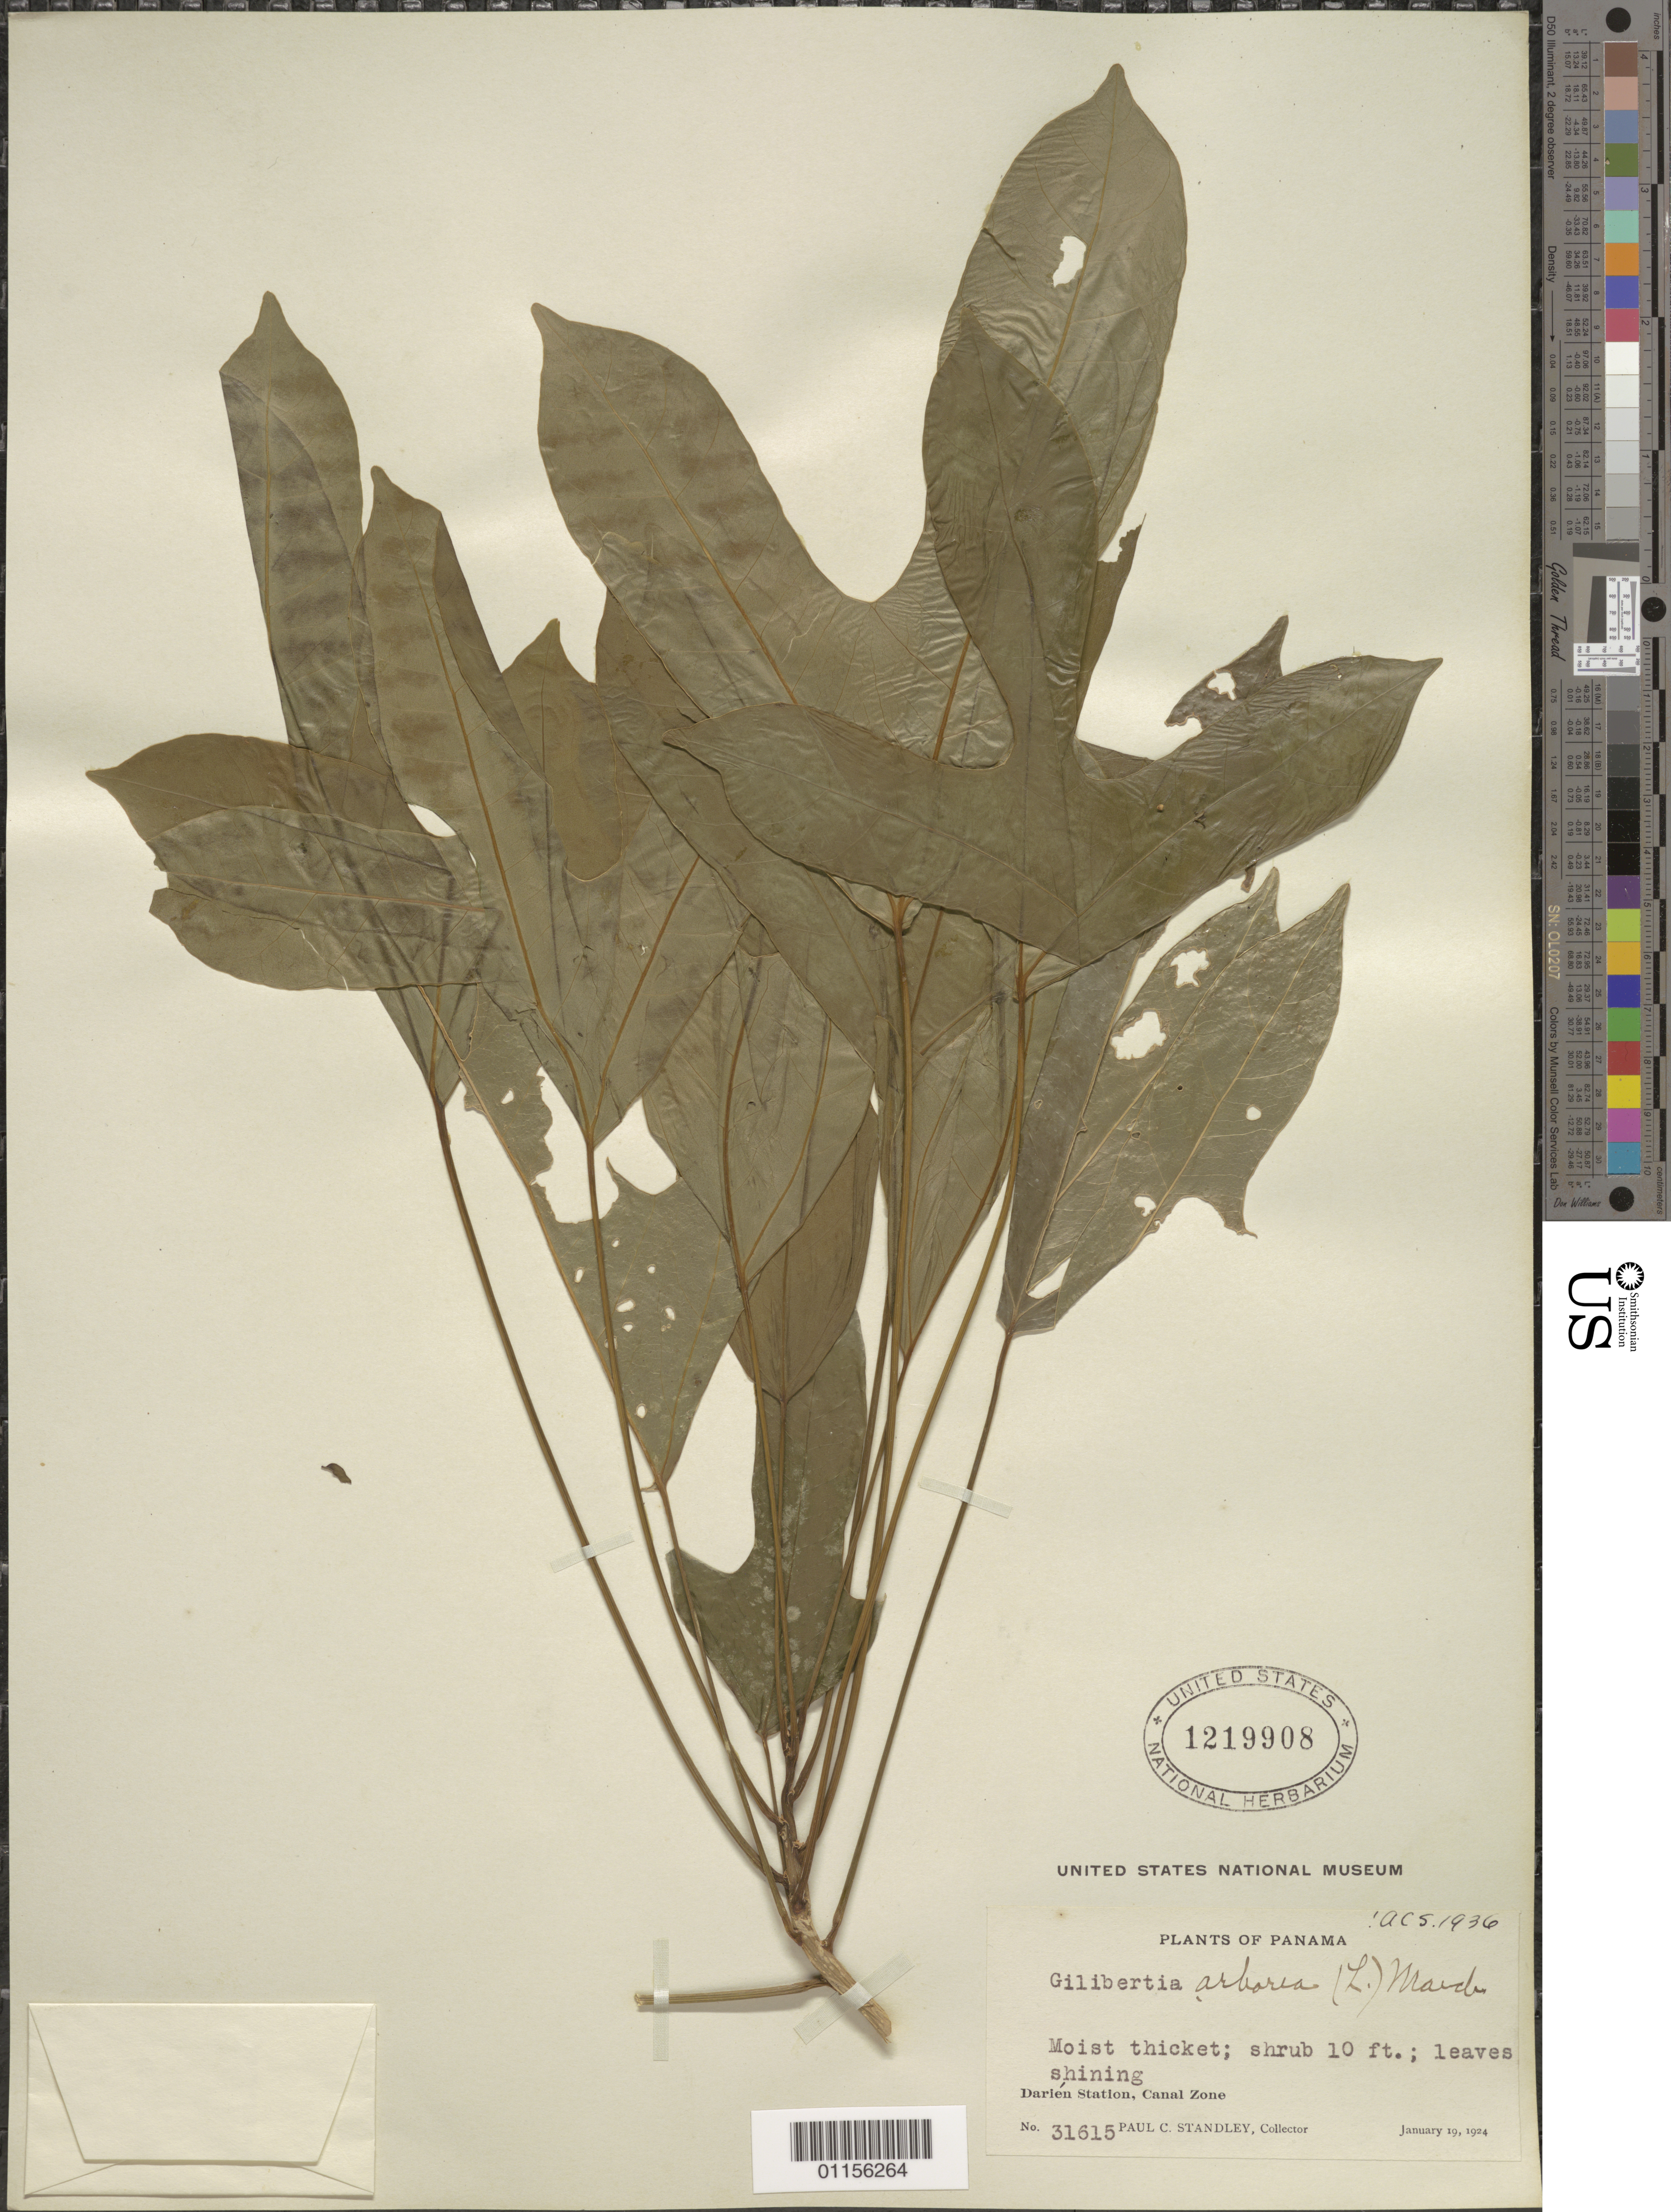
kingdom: Plantae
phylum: Tracheophyta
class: Magnoliopsida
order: Apiales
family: Araliaceae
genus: Dendropanax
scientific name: Dendropanax arboreus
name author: (L.) Decne. & Planch.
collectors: P. C. Standley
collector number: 31615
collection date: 1924-01-19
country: Panama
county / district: Canal Zone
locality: Darien Station.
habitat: Moist thicket, shrub.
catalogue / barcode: US 1219908